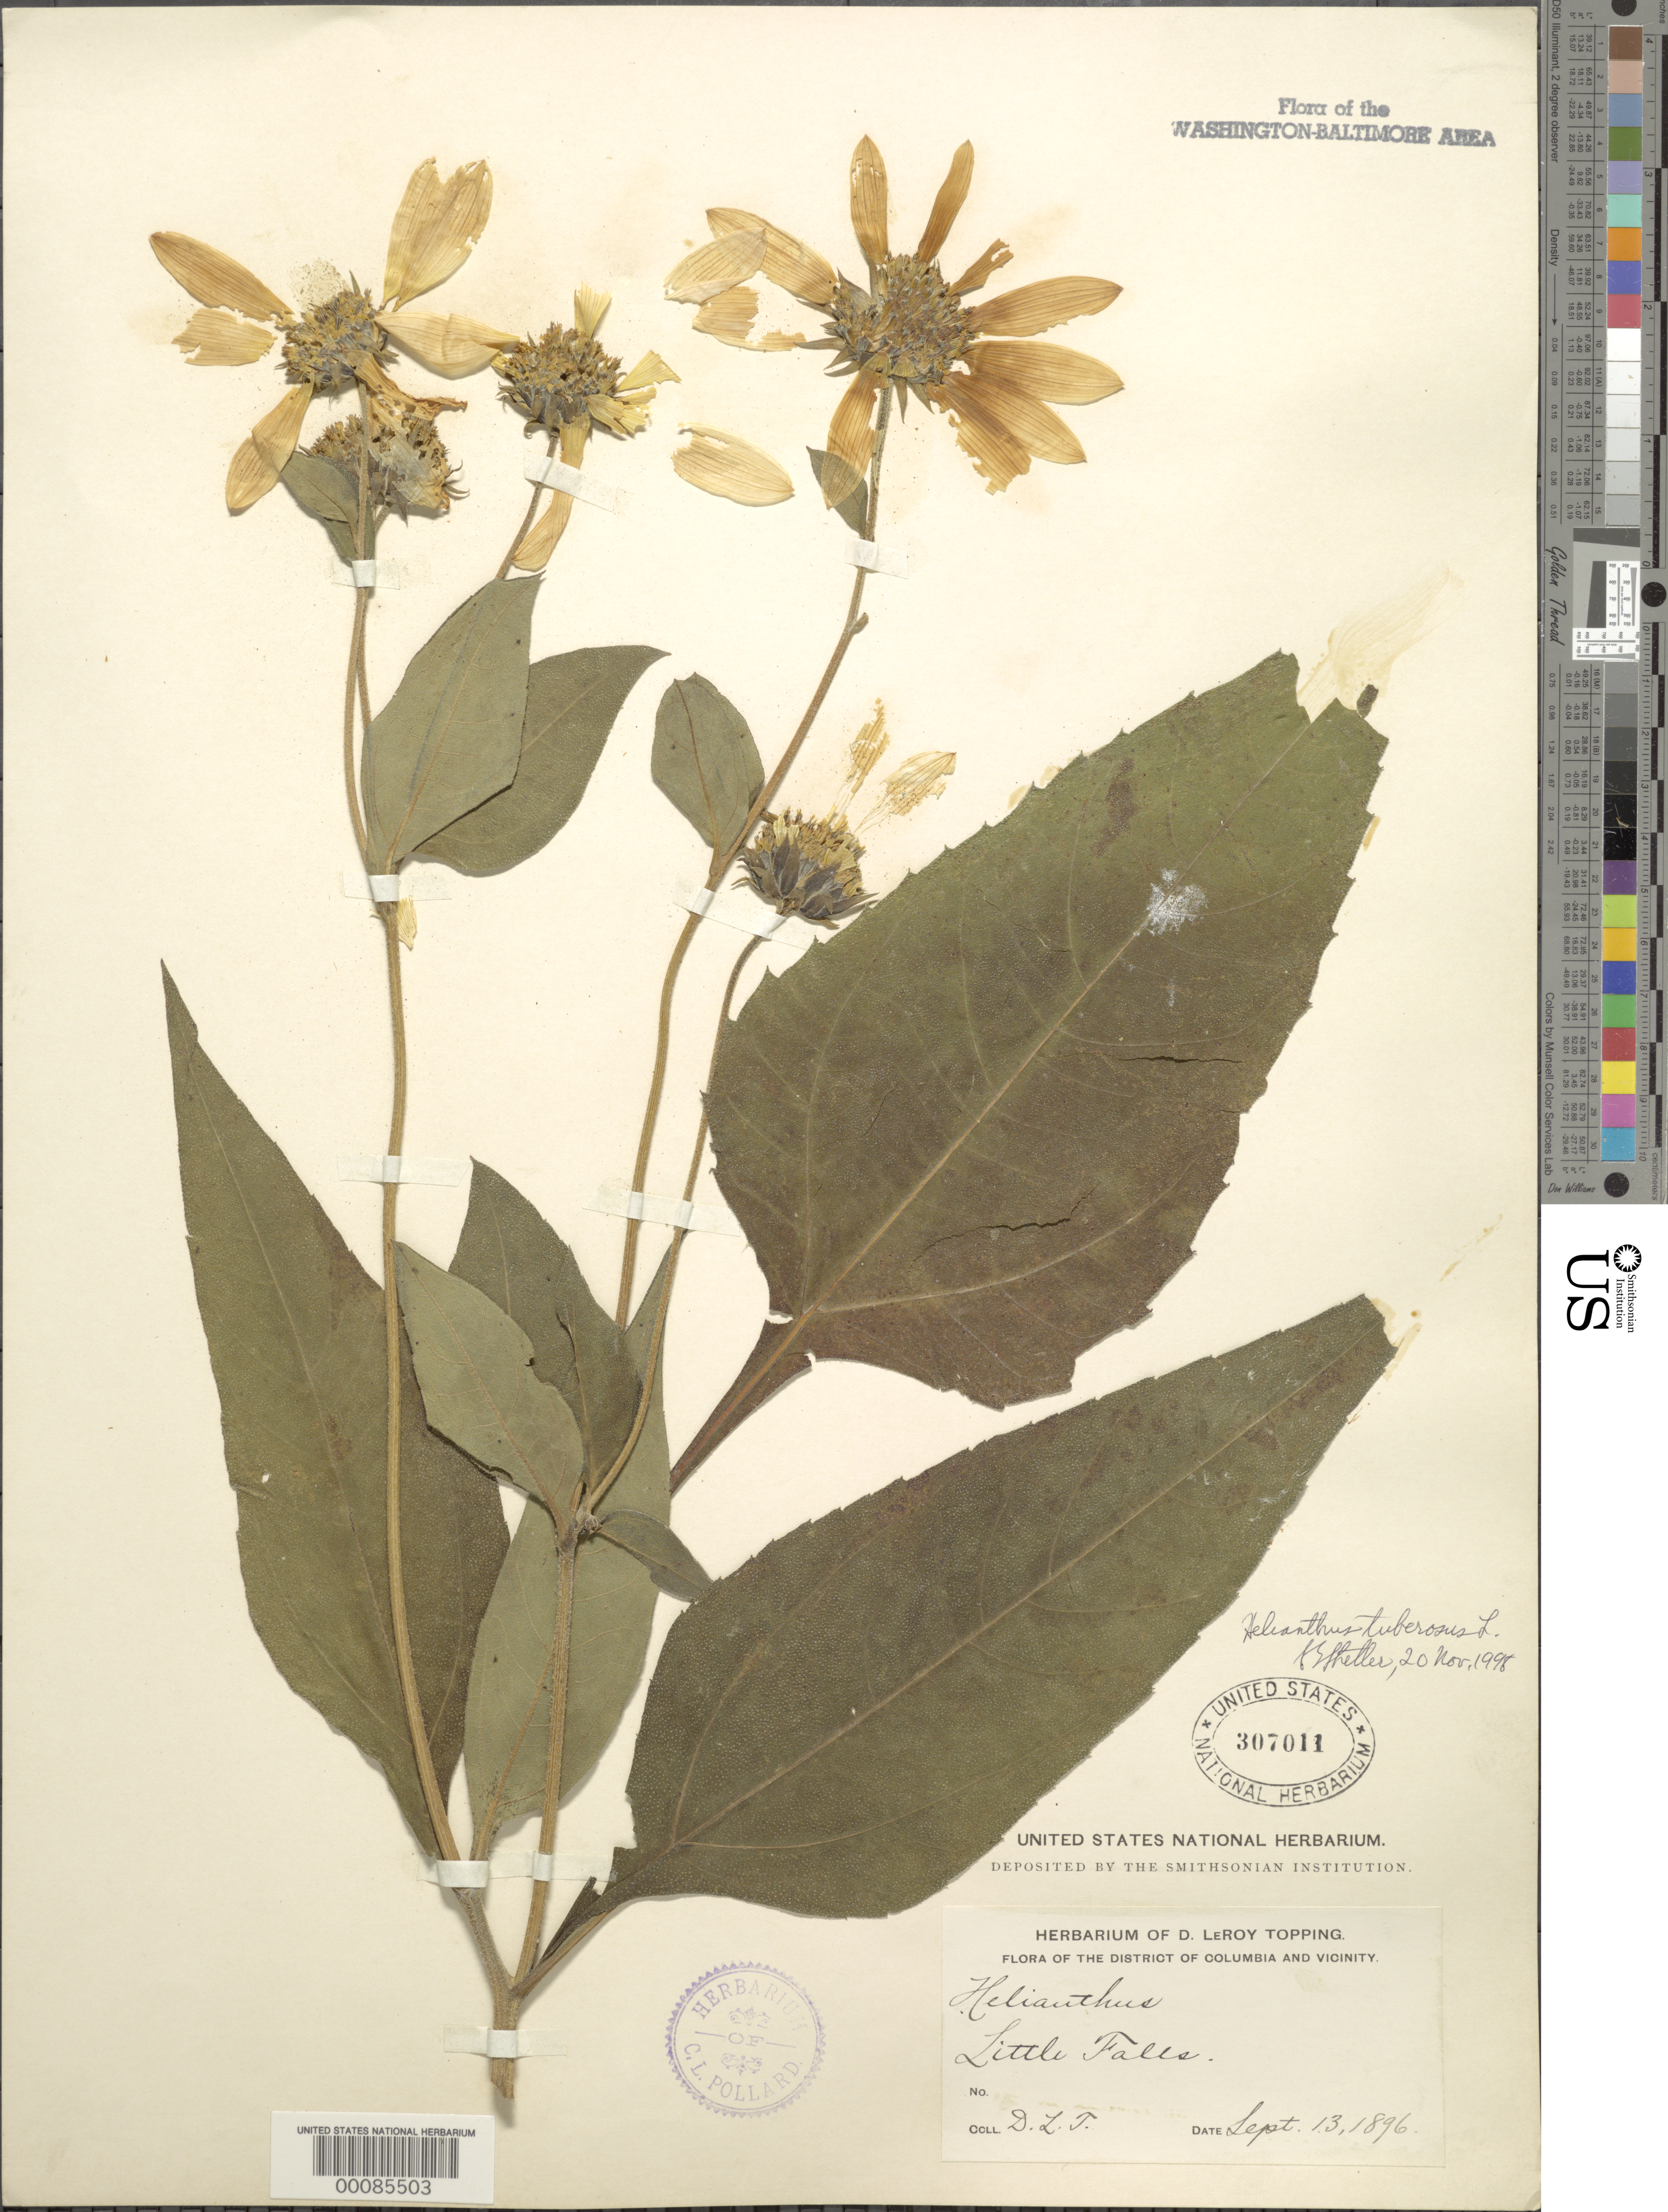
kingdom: Plantae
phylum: Tracheophyta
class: Magnoliopsida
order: Asterales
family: Asteraceae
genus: Helianthus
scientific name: Helianthus tuberosus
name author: L.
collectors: D. L. Topping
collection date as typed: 13 Sep 1896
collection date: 1896-09-13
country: United States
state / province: District of Columbia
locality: Little Falls C. & O. Canal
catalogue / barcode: US 307011